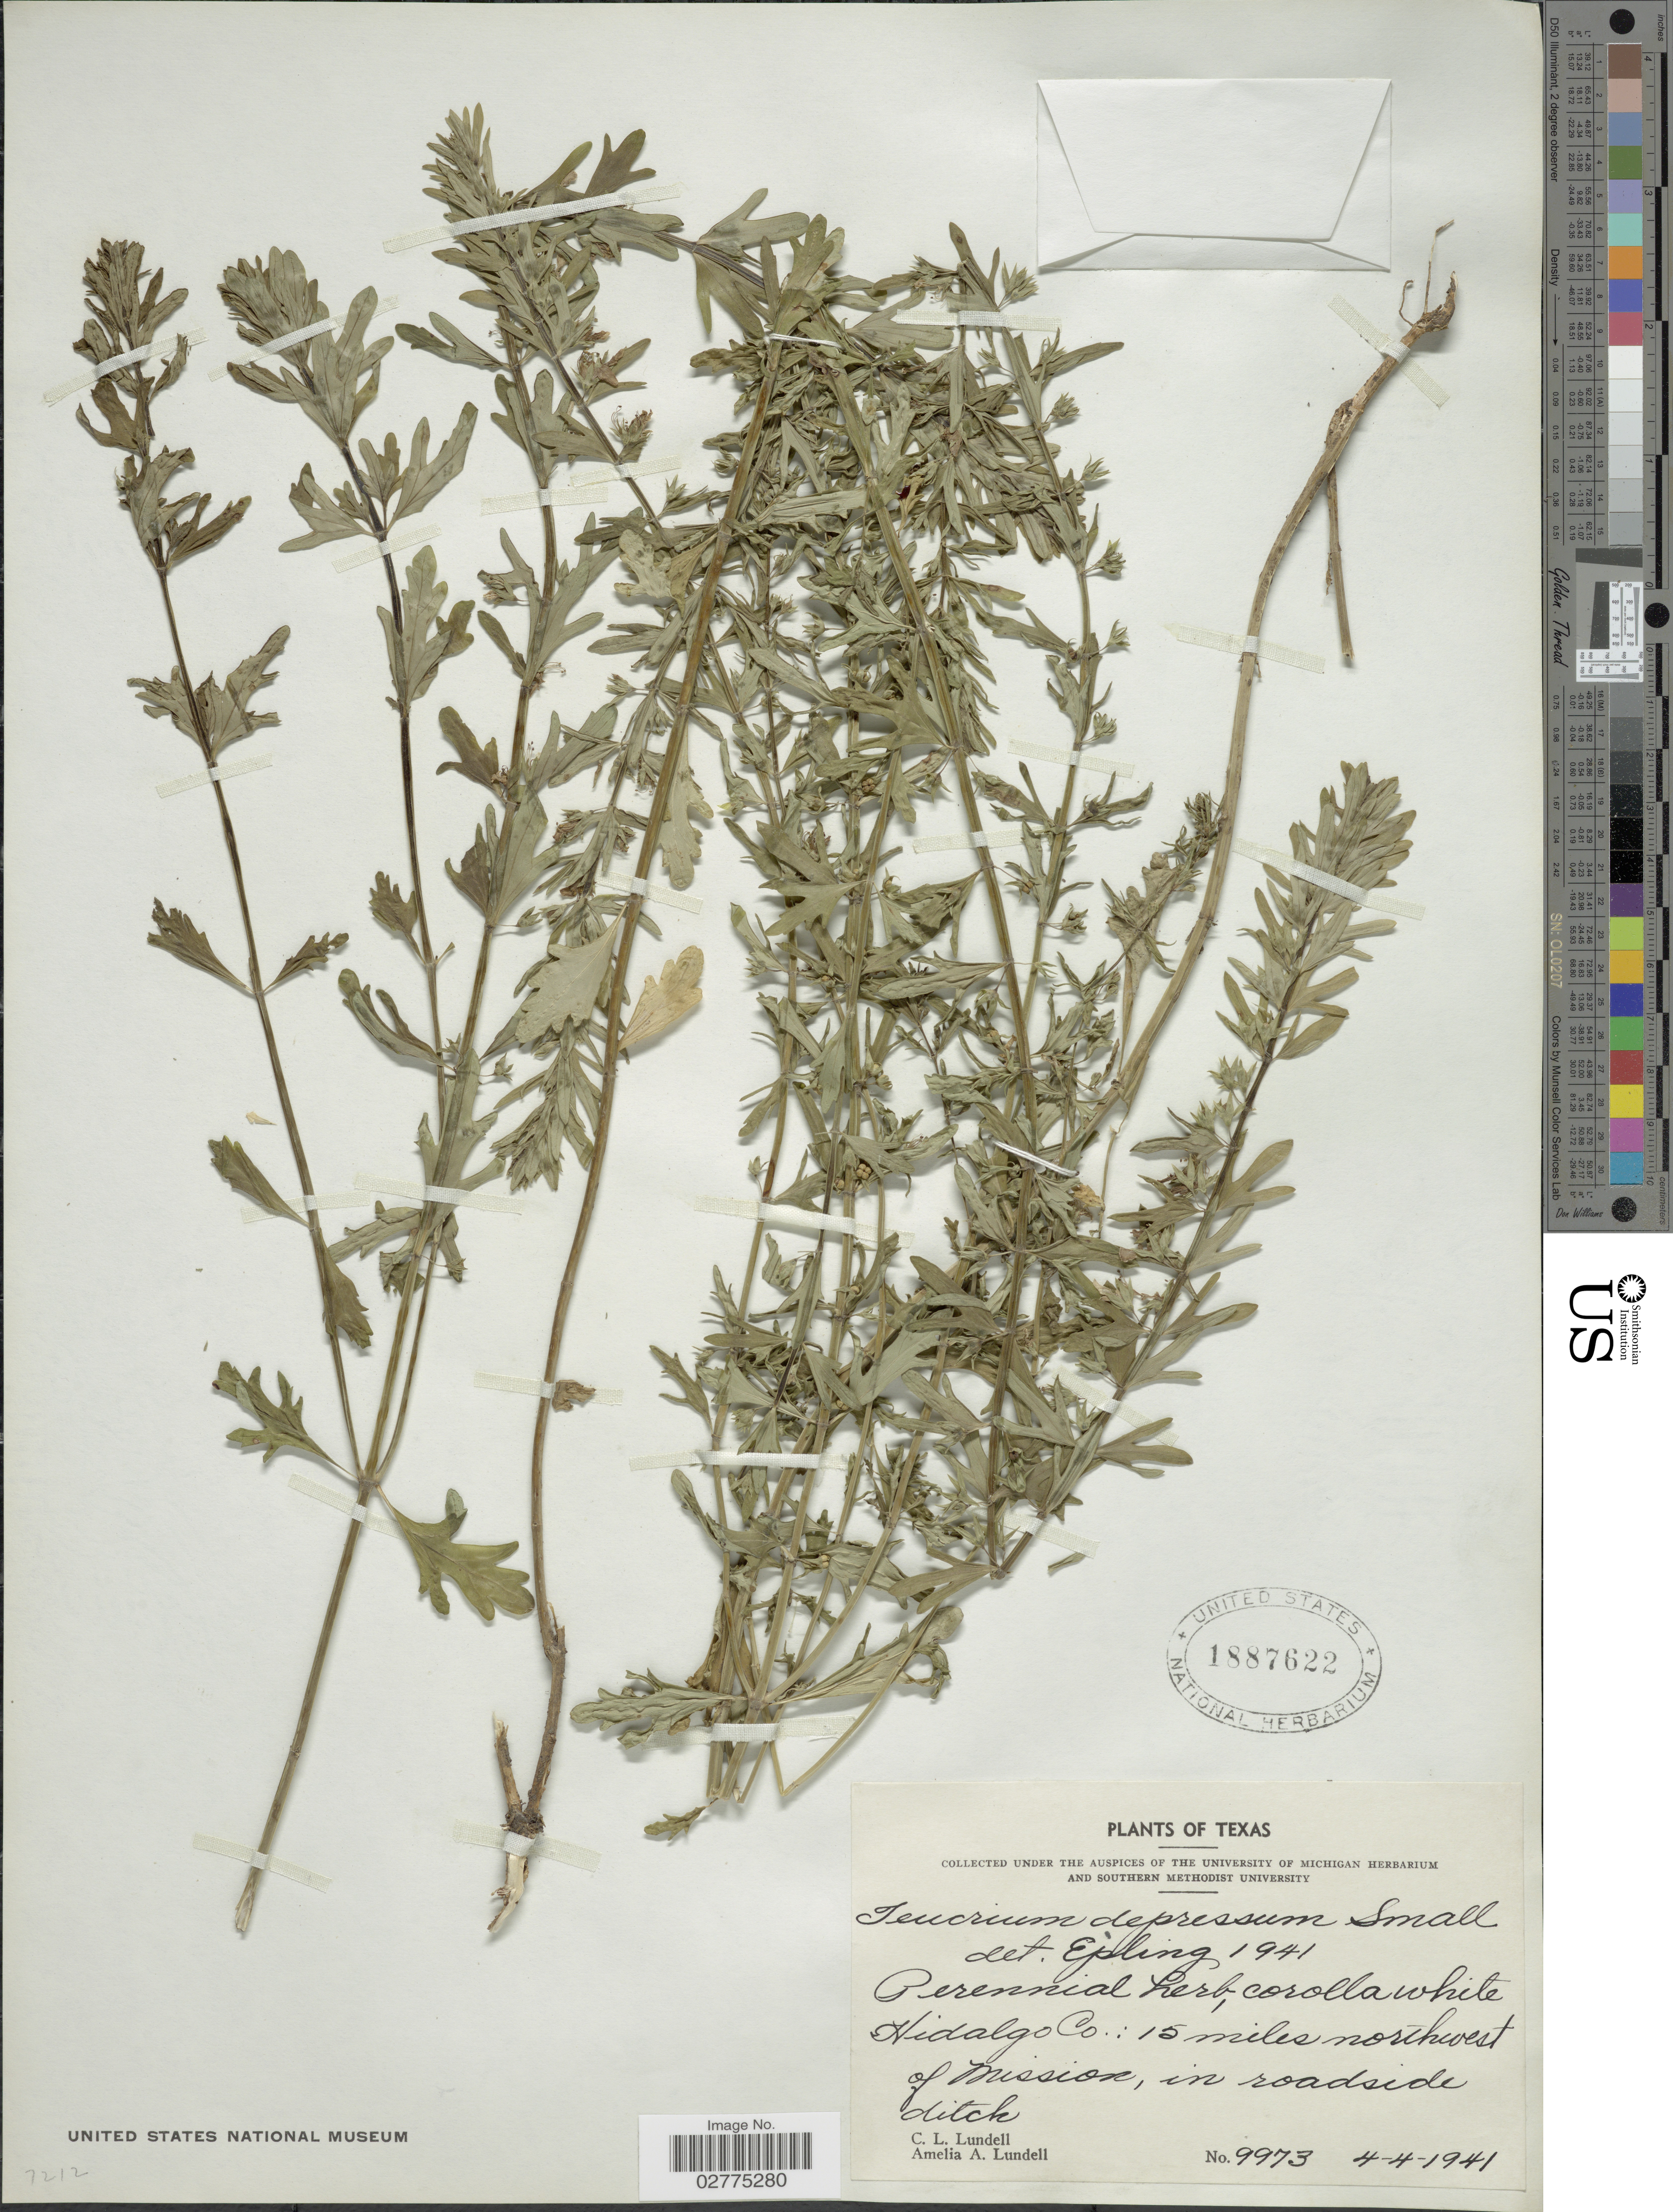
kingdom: Plantae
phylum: Tracheophyta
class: Magnoliopsida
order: Lamiales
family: Lamiaceae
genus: Teucrium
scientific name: Teucrium cubense subsp. depressum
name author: (Small) E. M. McClint. & Epling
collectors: C. L. Lundell & A. A. Lundell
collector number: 9973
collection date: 1941-04-04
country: United States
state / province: Texas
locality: Hidalgo Co.: 15 miles northwest of Mission, in roadside ditch.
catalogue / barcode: US 1887622